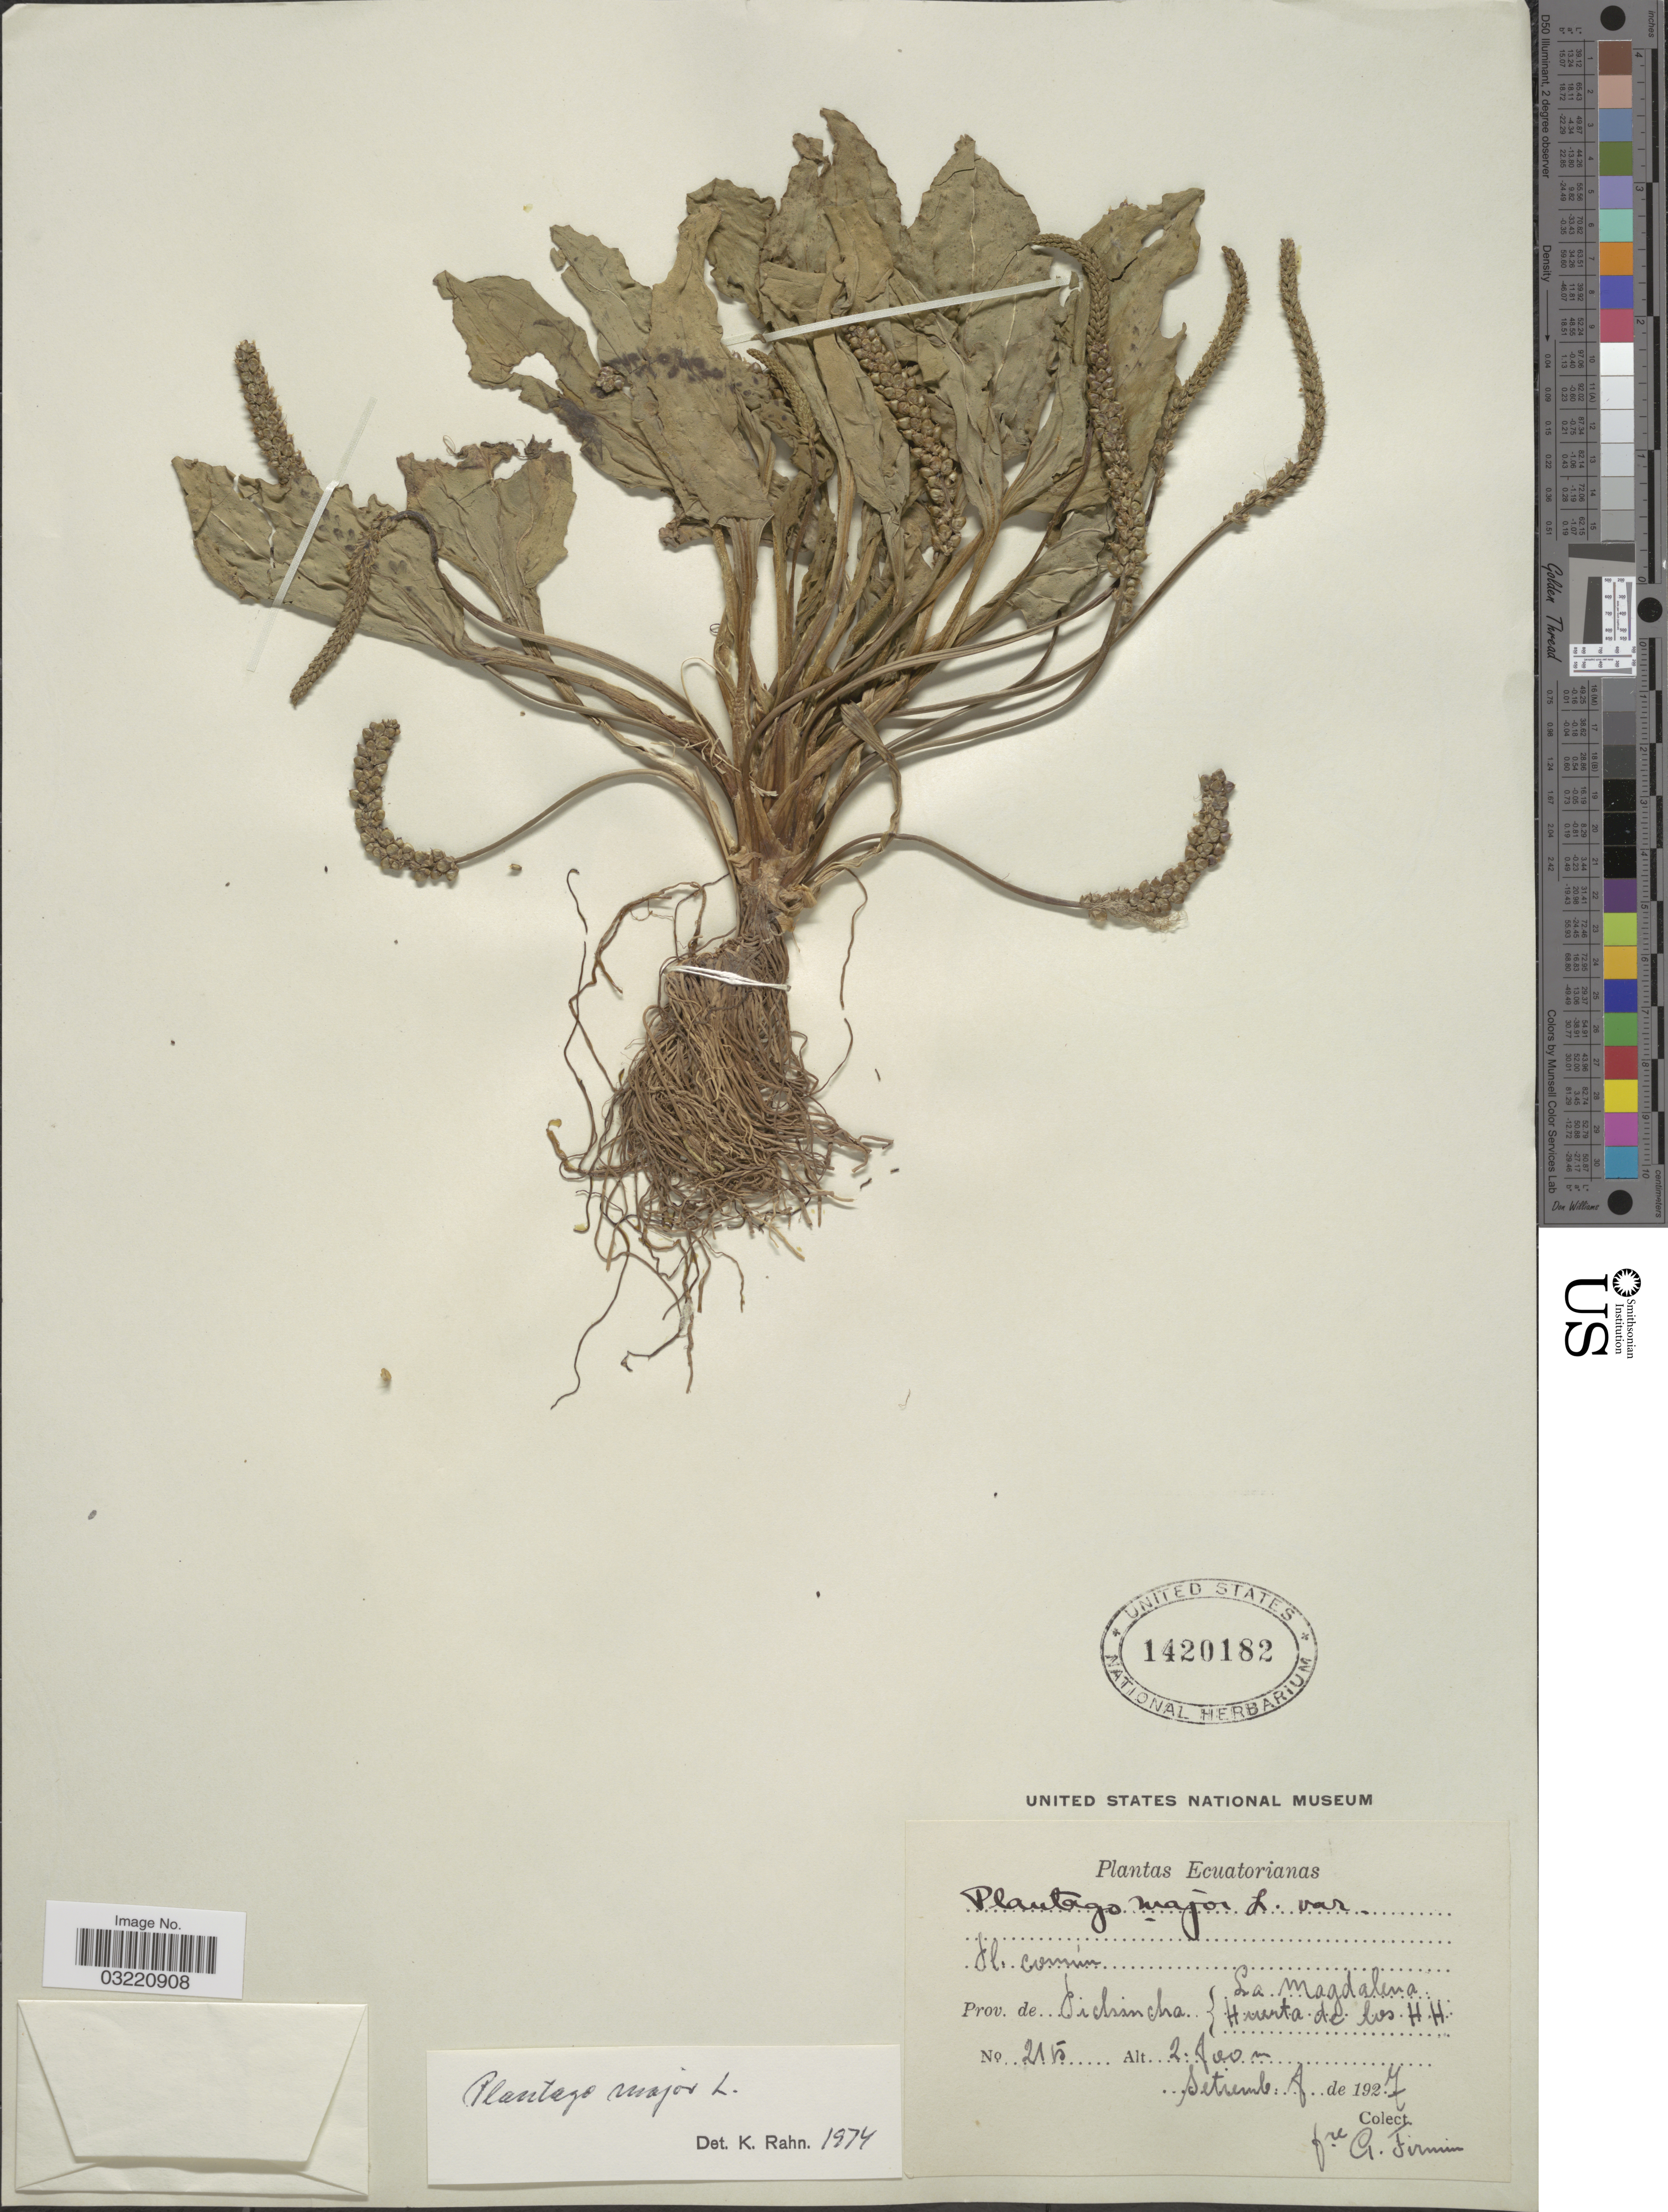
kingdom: Plantae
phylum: Tracheophyta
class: Magnoliopsida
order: Lamiales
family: Plantaginaceae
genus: Plantago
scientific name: Plantago major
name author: L.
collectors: F. Firmin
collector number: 215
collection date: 1927-09-08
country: Ecuador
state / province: Pichincha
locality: La Magdalena, Huerta de los H.H.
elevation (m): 2800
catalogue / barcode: US 1420182